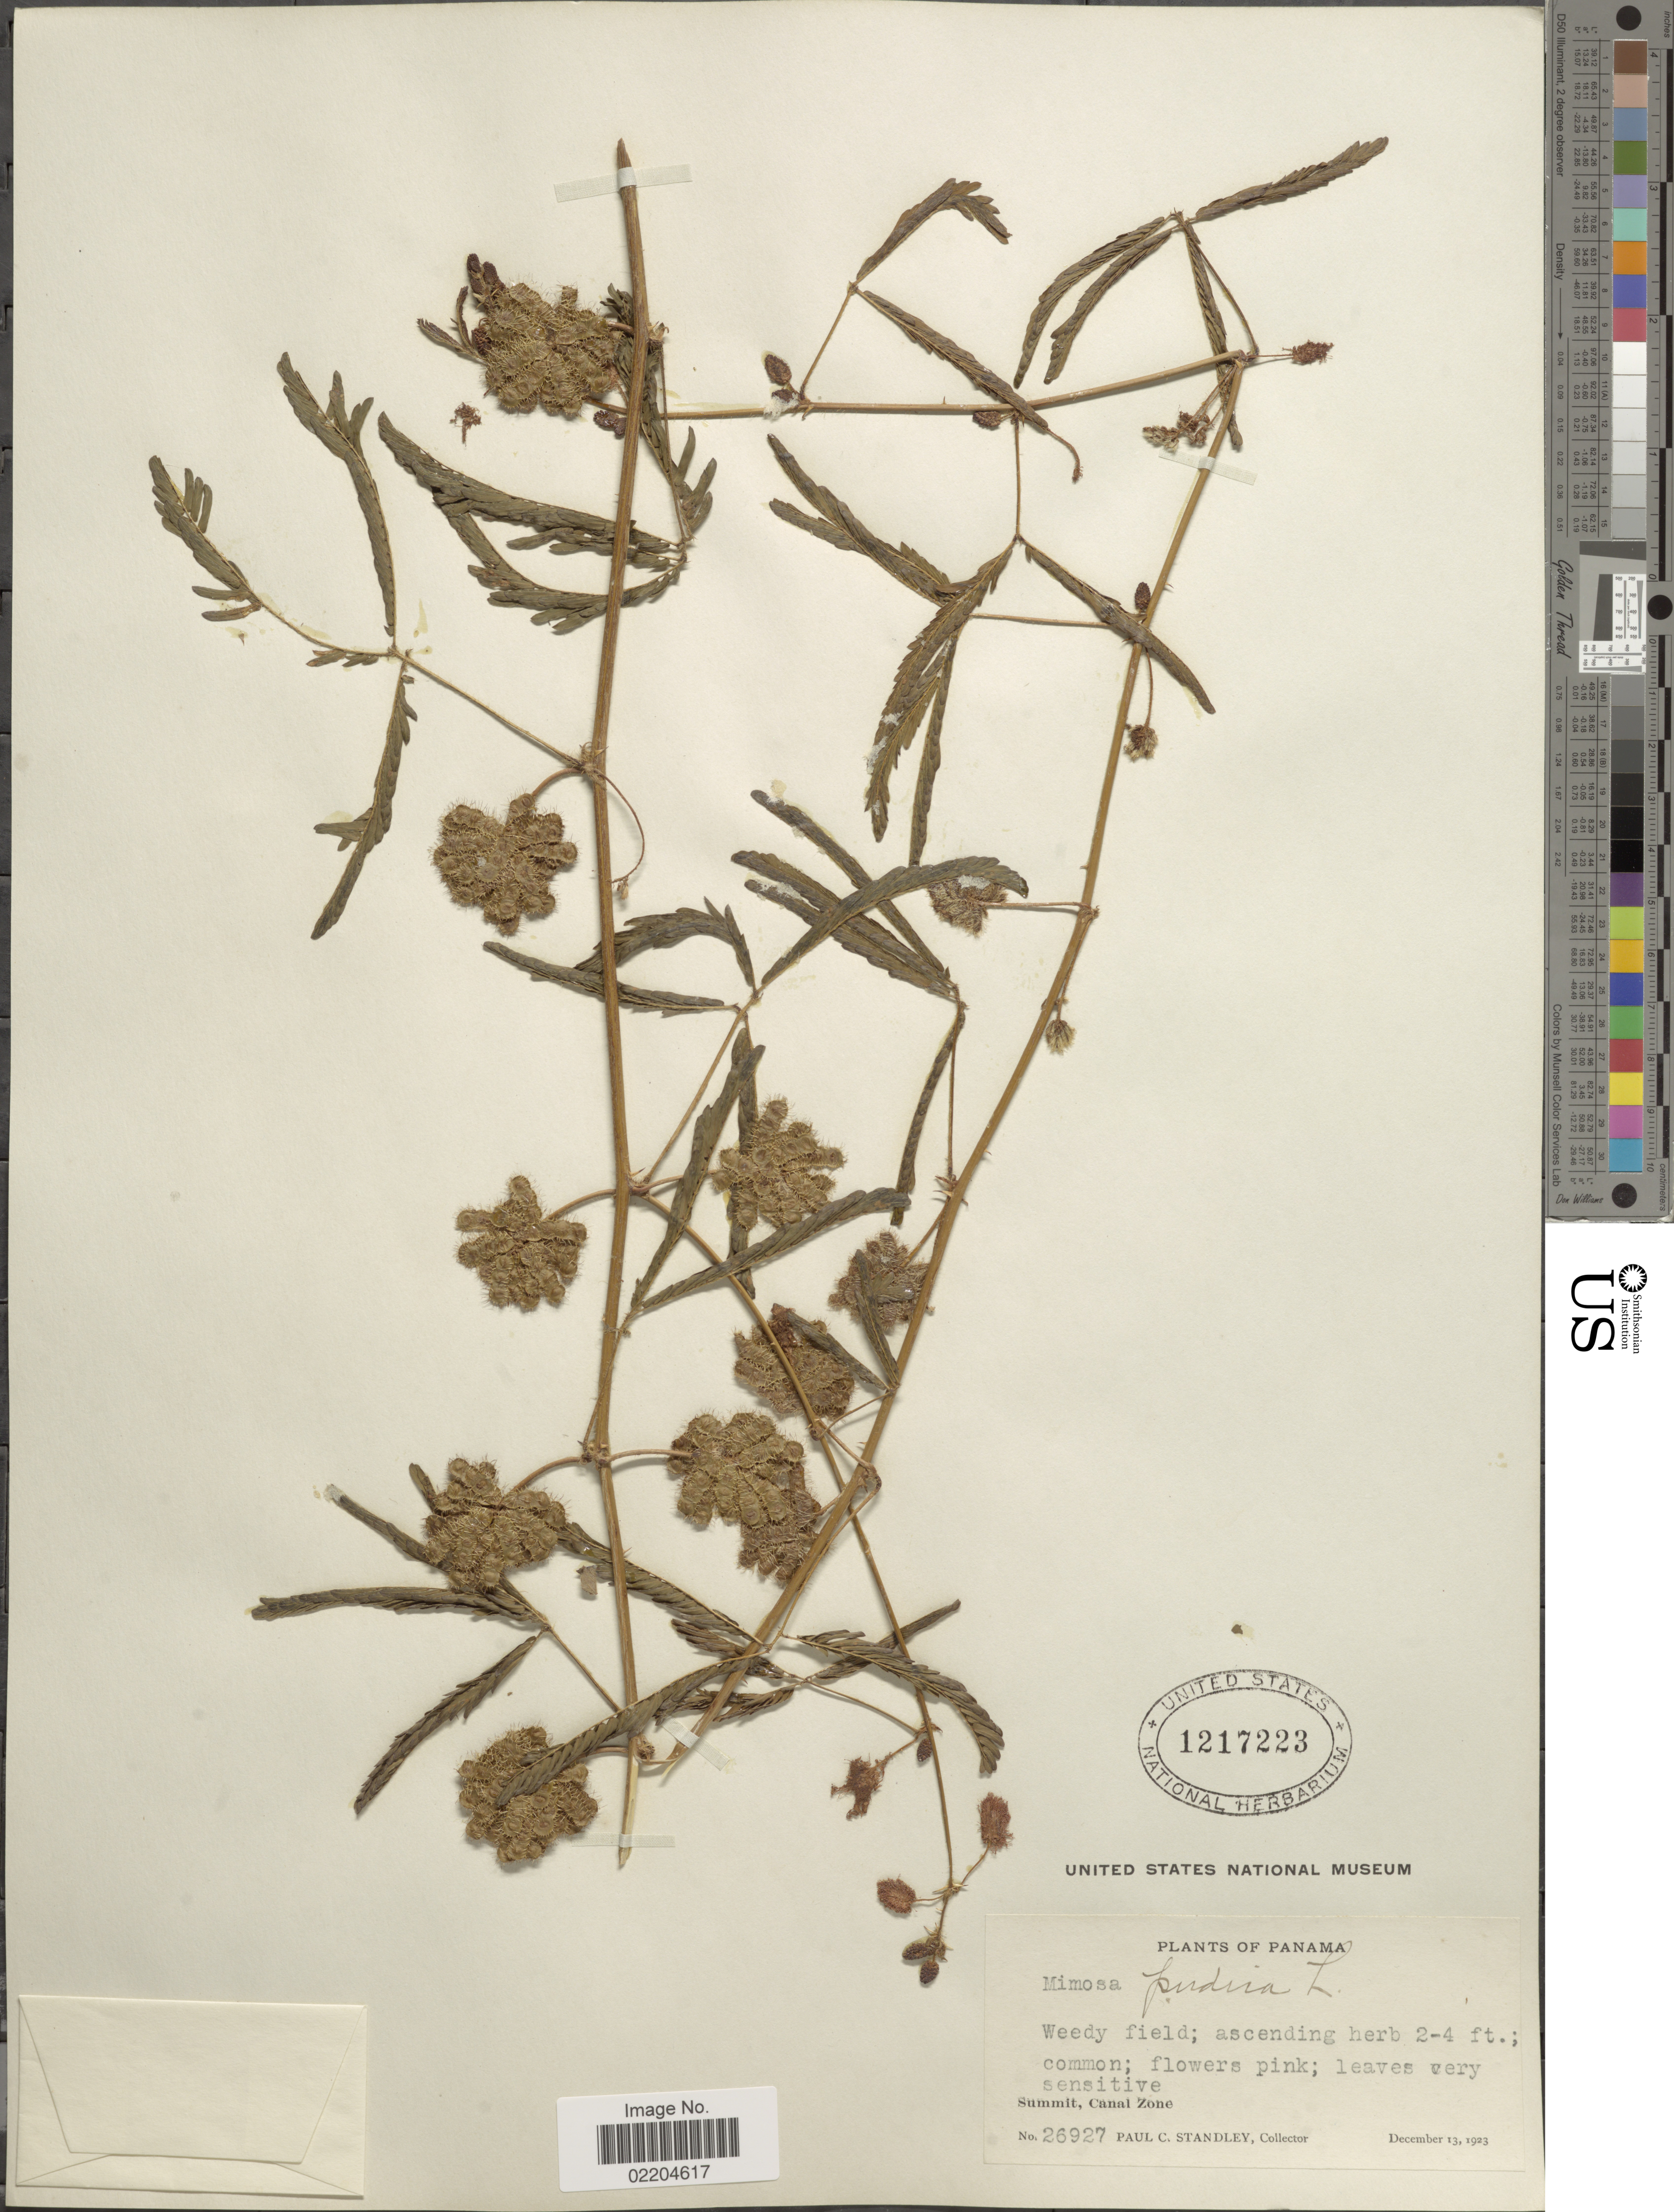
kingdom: Plantae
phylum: Tracheophyta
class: Magnoliopsida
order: Fabales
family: Fabaceae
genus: Mimosa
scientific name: Mimosa pudica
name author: L.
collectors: P. C. Standley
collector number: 26927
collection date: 1923-12-13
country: Panama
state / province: Colón / Panamá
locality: Summit, Canal Zone.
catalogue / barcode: US 1217223